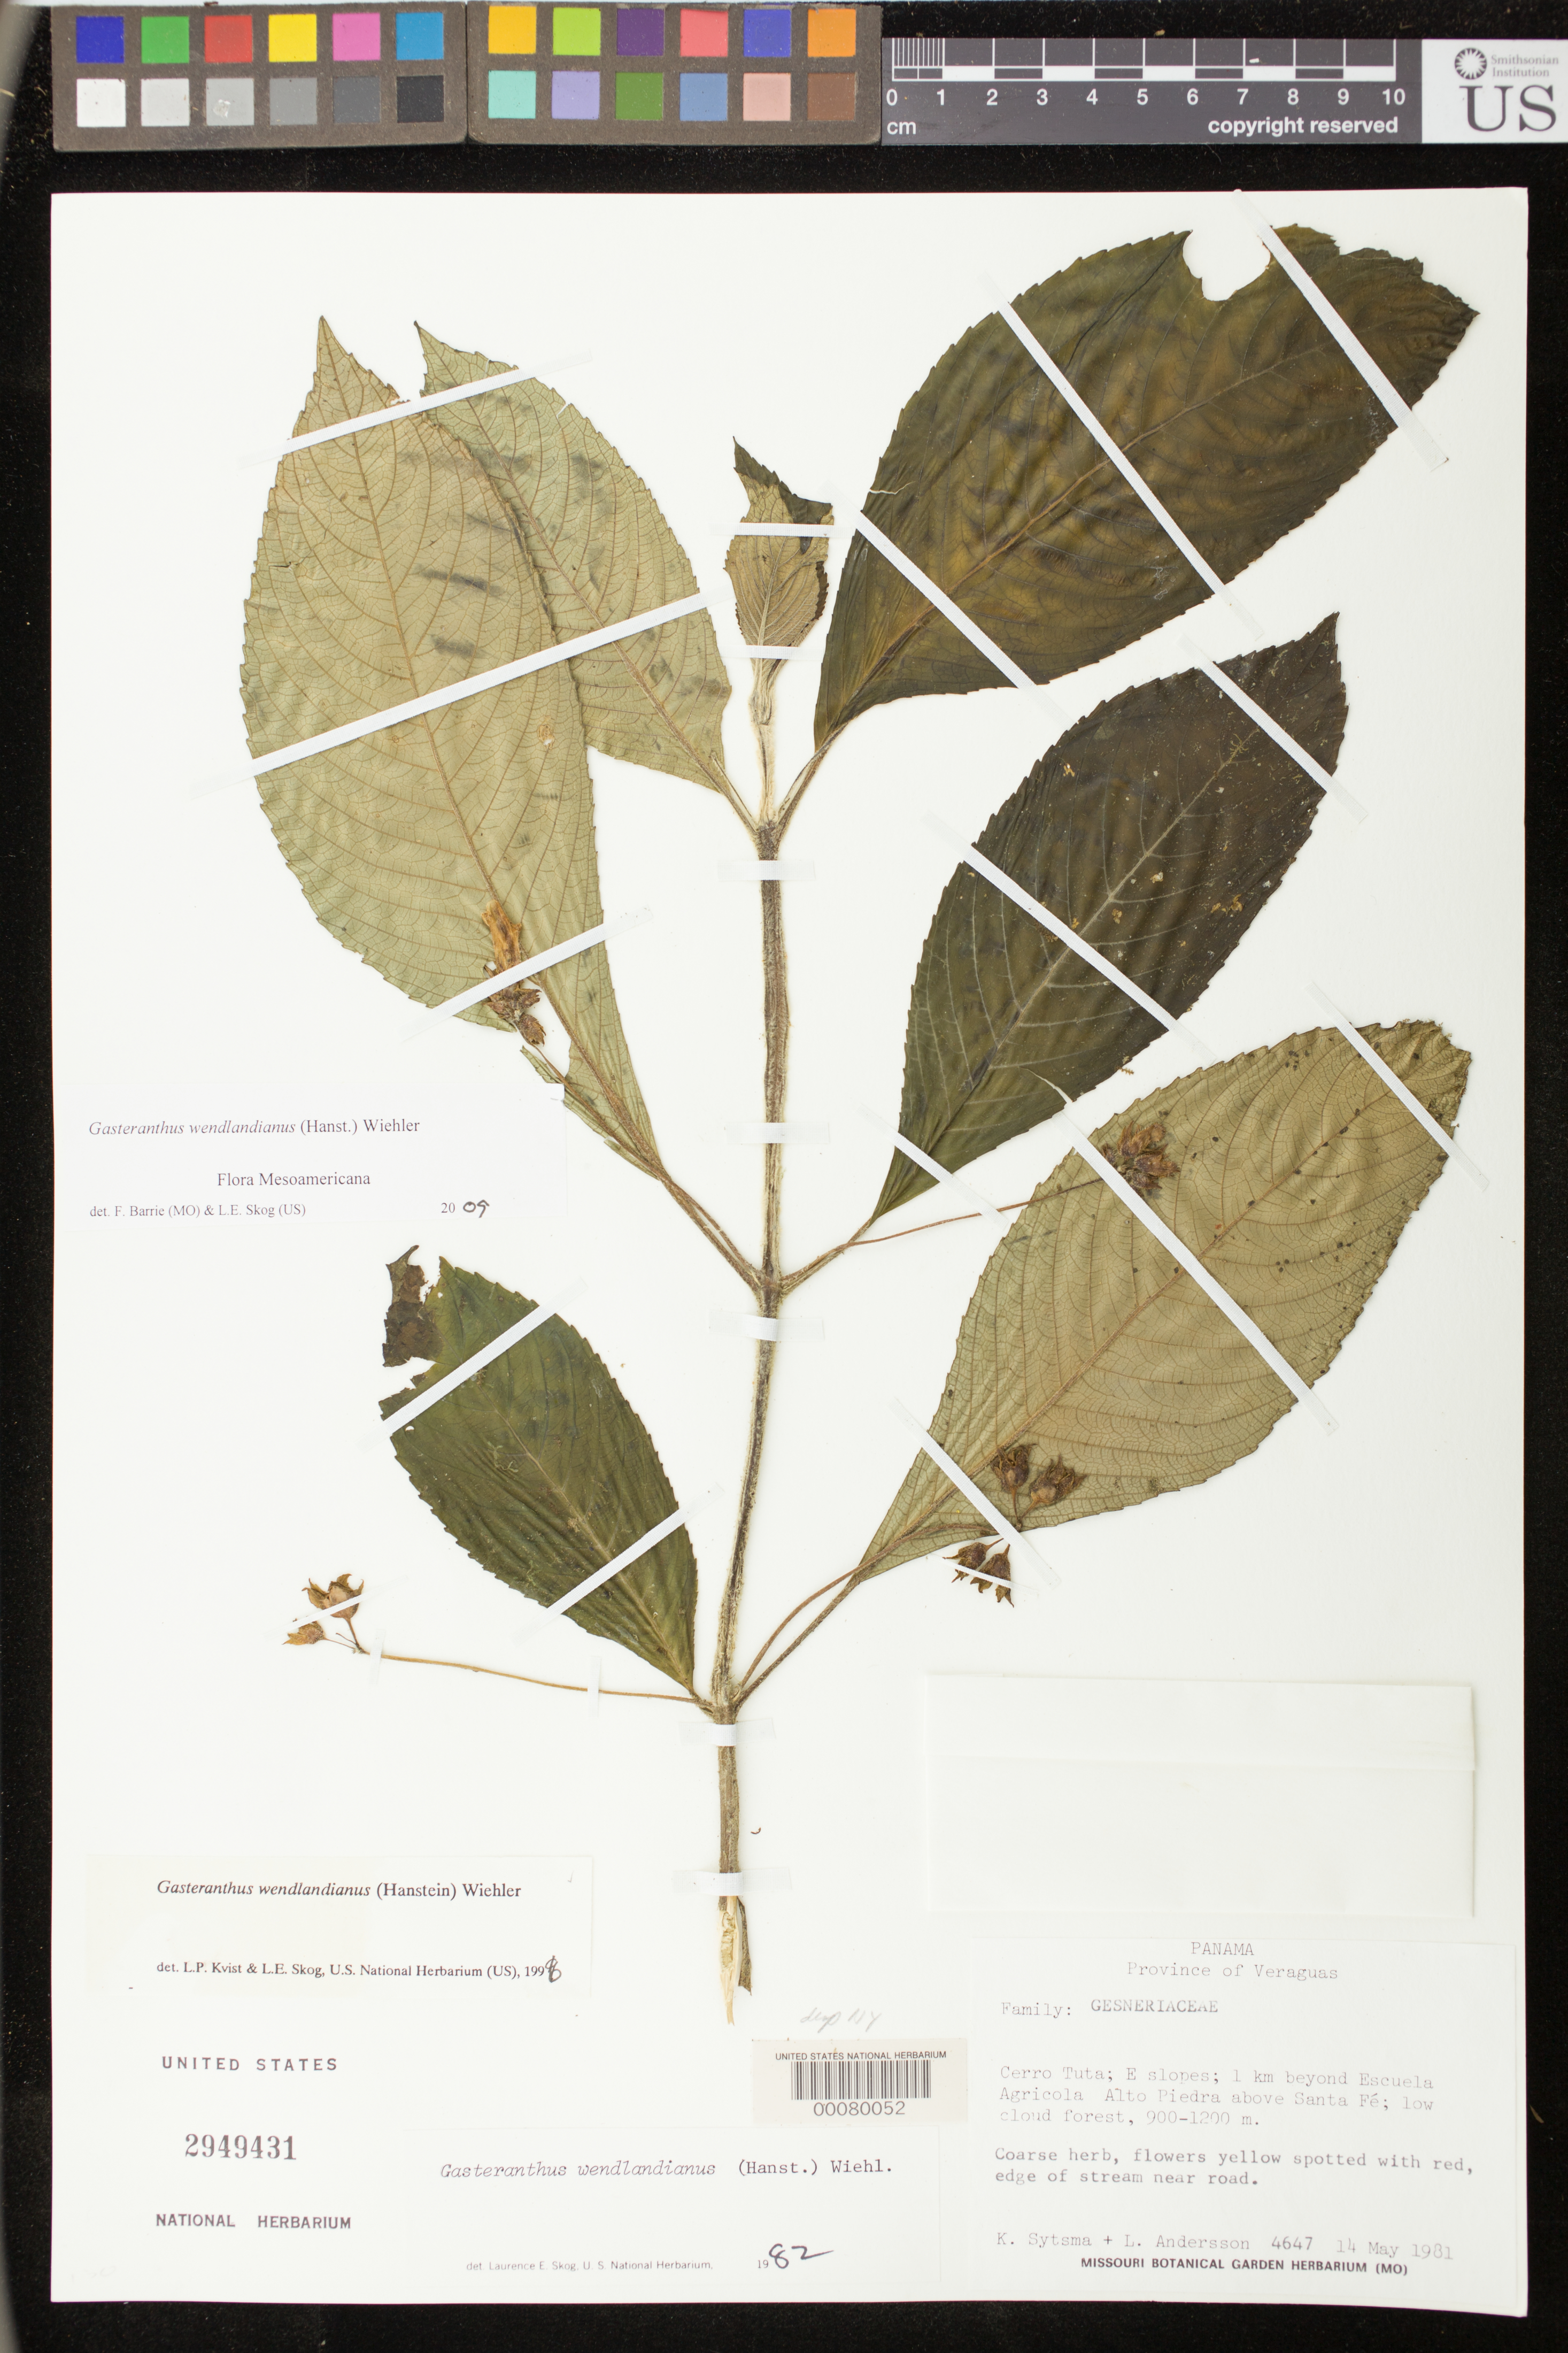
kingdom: Plantae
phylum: Tracheophyta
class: Magnoliopsida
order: Lamiales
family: Gesneriaceae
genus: Gasteranthus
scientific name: Gasteranthus wendlandianus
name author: (Hanst.) Wiehler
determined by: Skog, Laurence E.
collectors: K. J. Sytsma & L. Andersson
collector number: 4647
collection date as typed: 14 May 1981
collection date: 1981-05-14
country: Panama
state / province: Veraguas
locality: Cerro Tute; E slopes, 1 km beyond Escuela Agricola Alto Piedra above Santa Fé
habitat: Low cloud forest; edge of stream near road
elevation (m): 900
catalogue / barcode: US 2949431